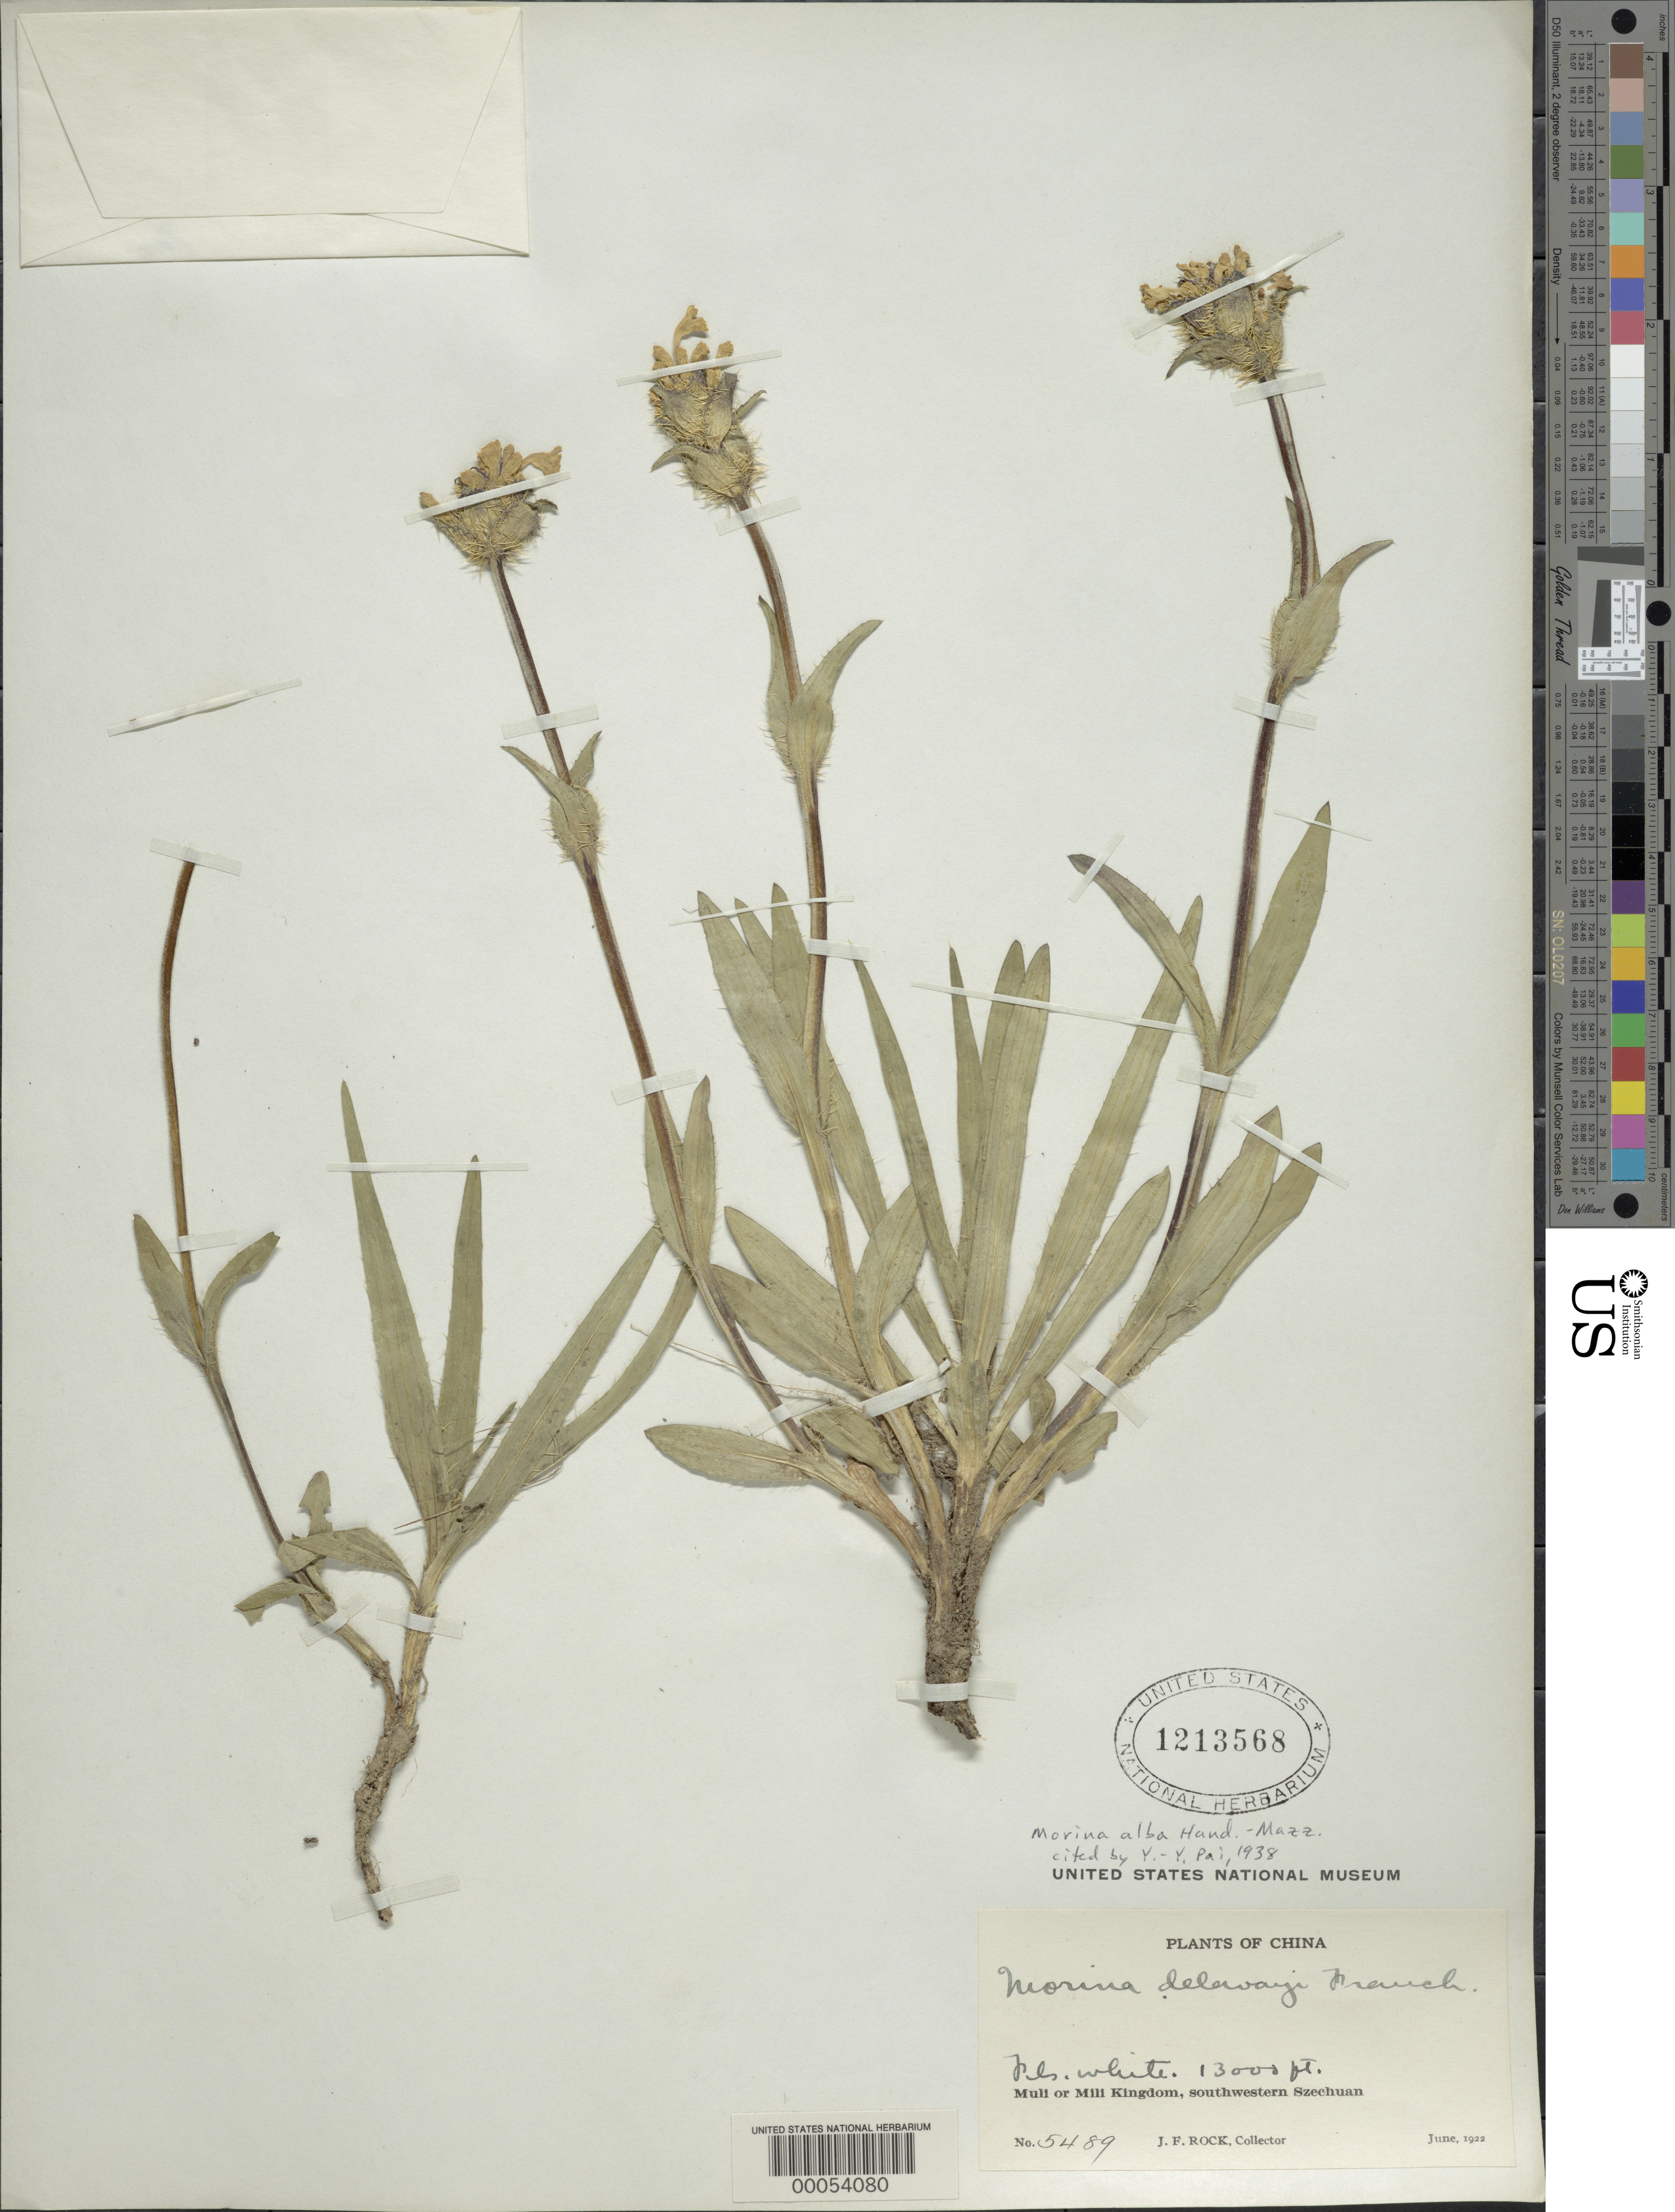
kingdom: Plantae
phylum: Tracheophyta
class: Magnoliopsida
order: Dipsacales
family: Caprifoliaceae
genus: Acanthocalyx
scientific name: Acanthocalyx alba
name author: (Hand.-Mazz.) M.J. Cannon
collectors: J. F. Rock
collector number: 5489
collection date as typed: Jun 1922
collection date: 1922-06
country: China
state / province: Sichuan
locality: Muli or Mili Kingdom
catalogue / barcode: US 1213568